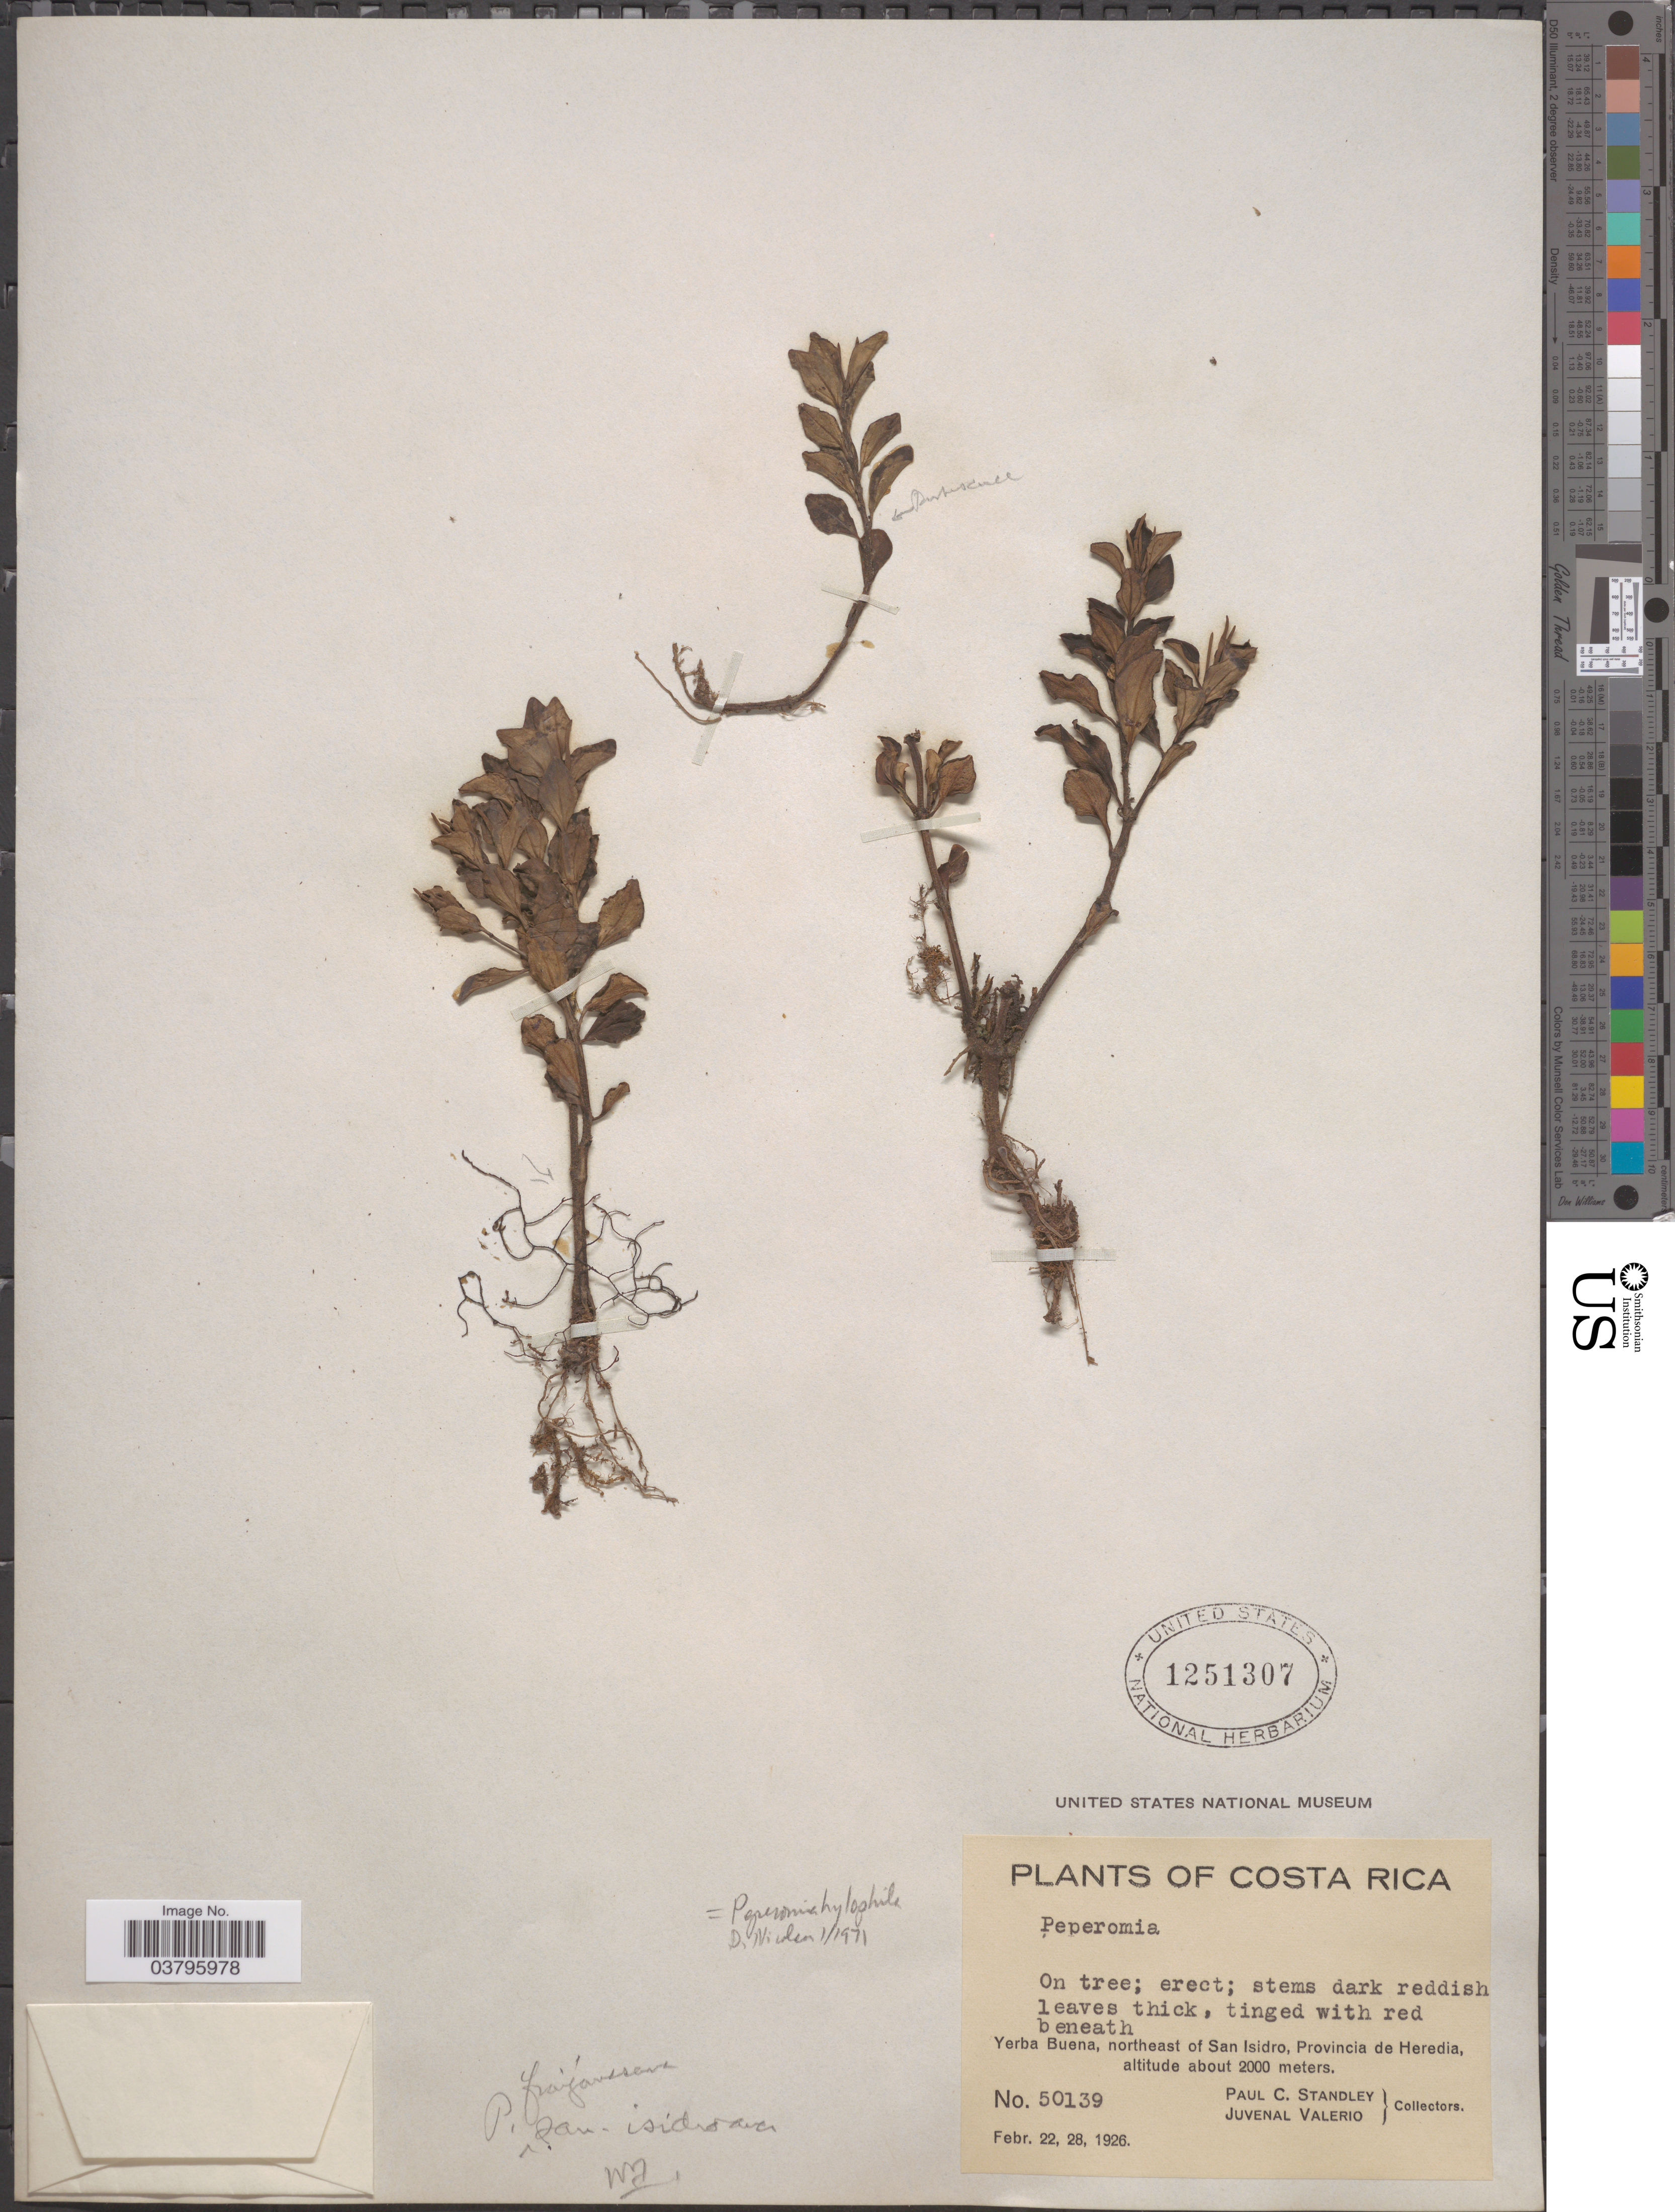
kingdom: Plantae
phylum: Tracheophyta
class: Magnoliopsida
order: Piperales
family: Piperaceae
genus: Peperomia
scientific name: Peperomia hylophila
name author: C. DC. in Pittier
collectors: P. C. Standley & J. Valerio R.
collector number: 50139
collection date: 1926-02-22/1926-02-28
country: Costa Rica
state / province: Heredia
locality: Yerba Buena, northeast of San Isidro.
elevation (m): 2000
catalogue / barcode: US 1251307